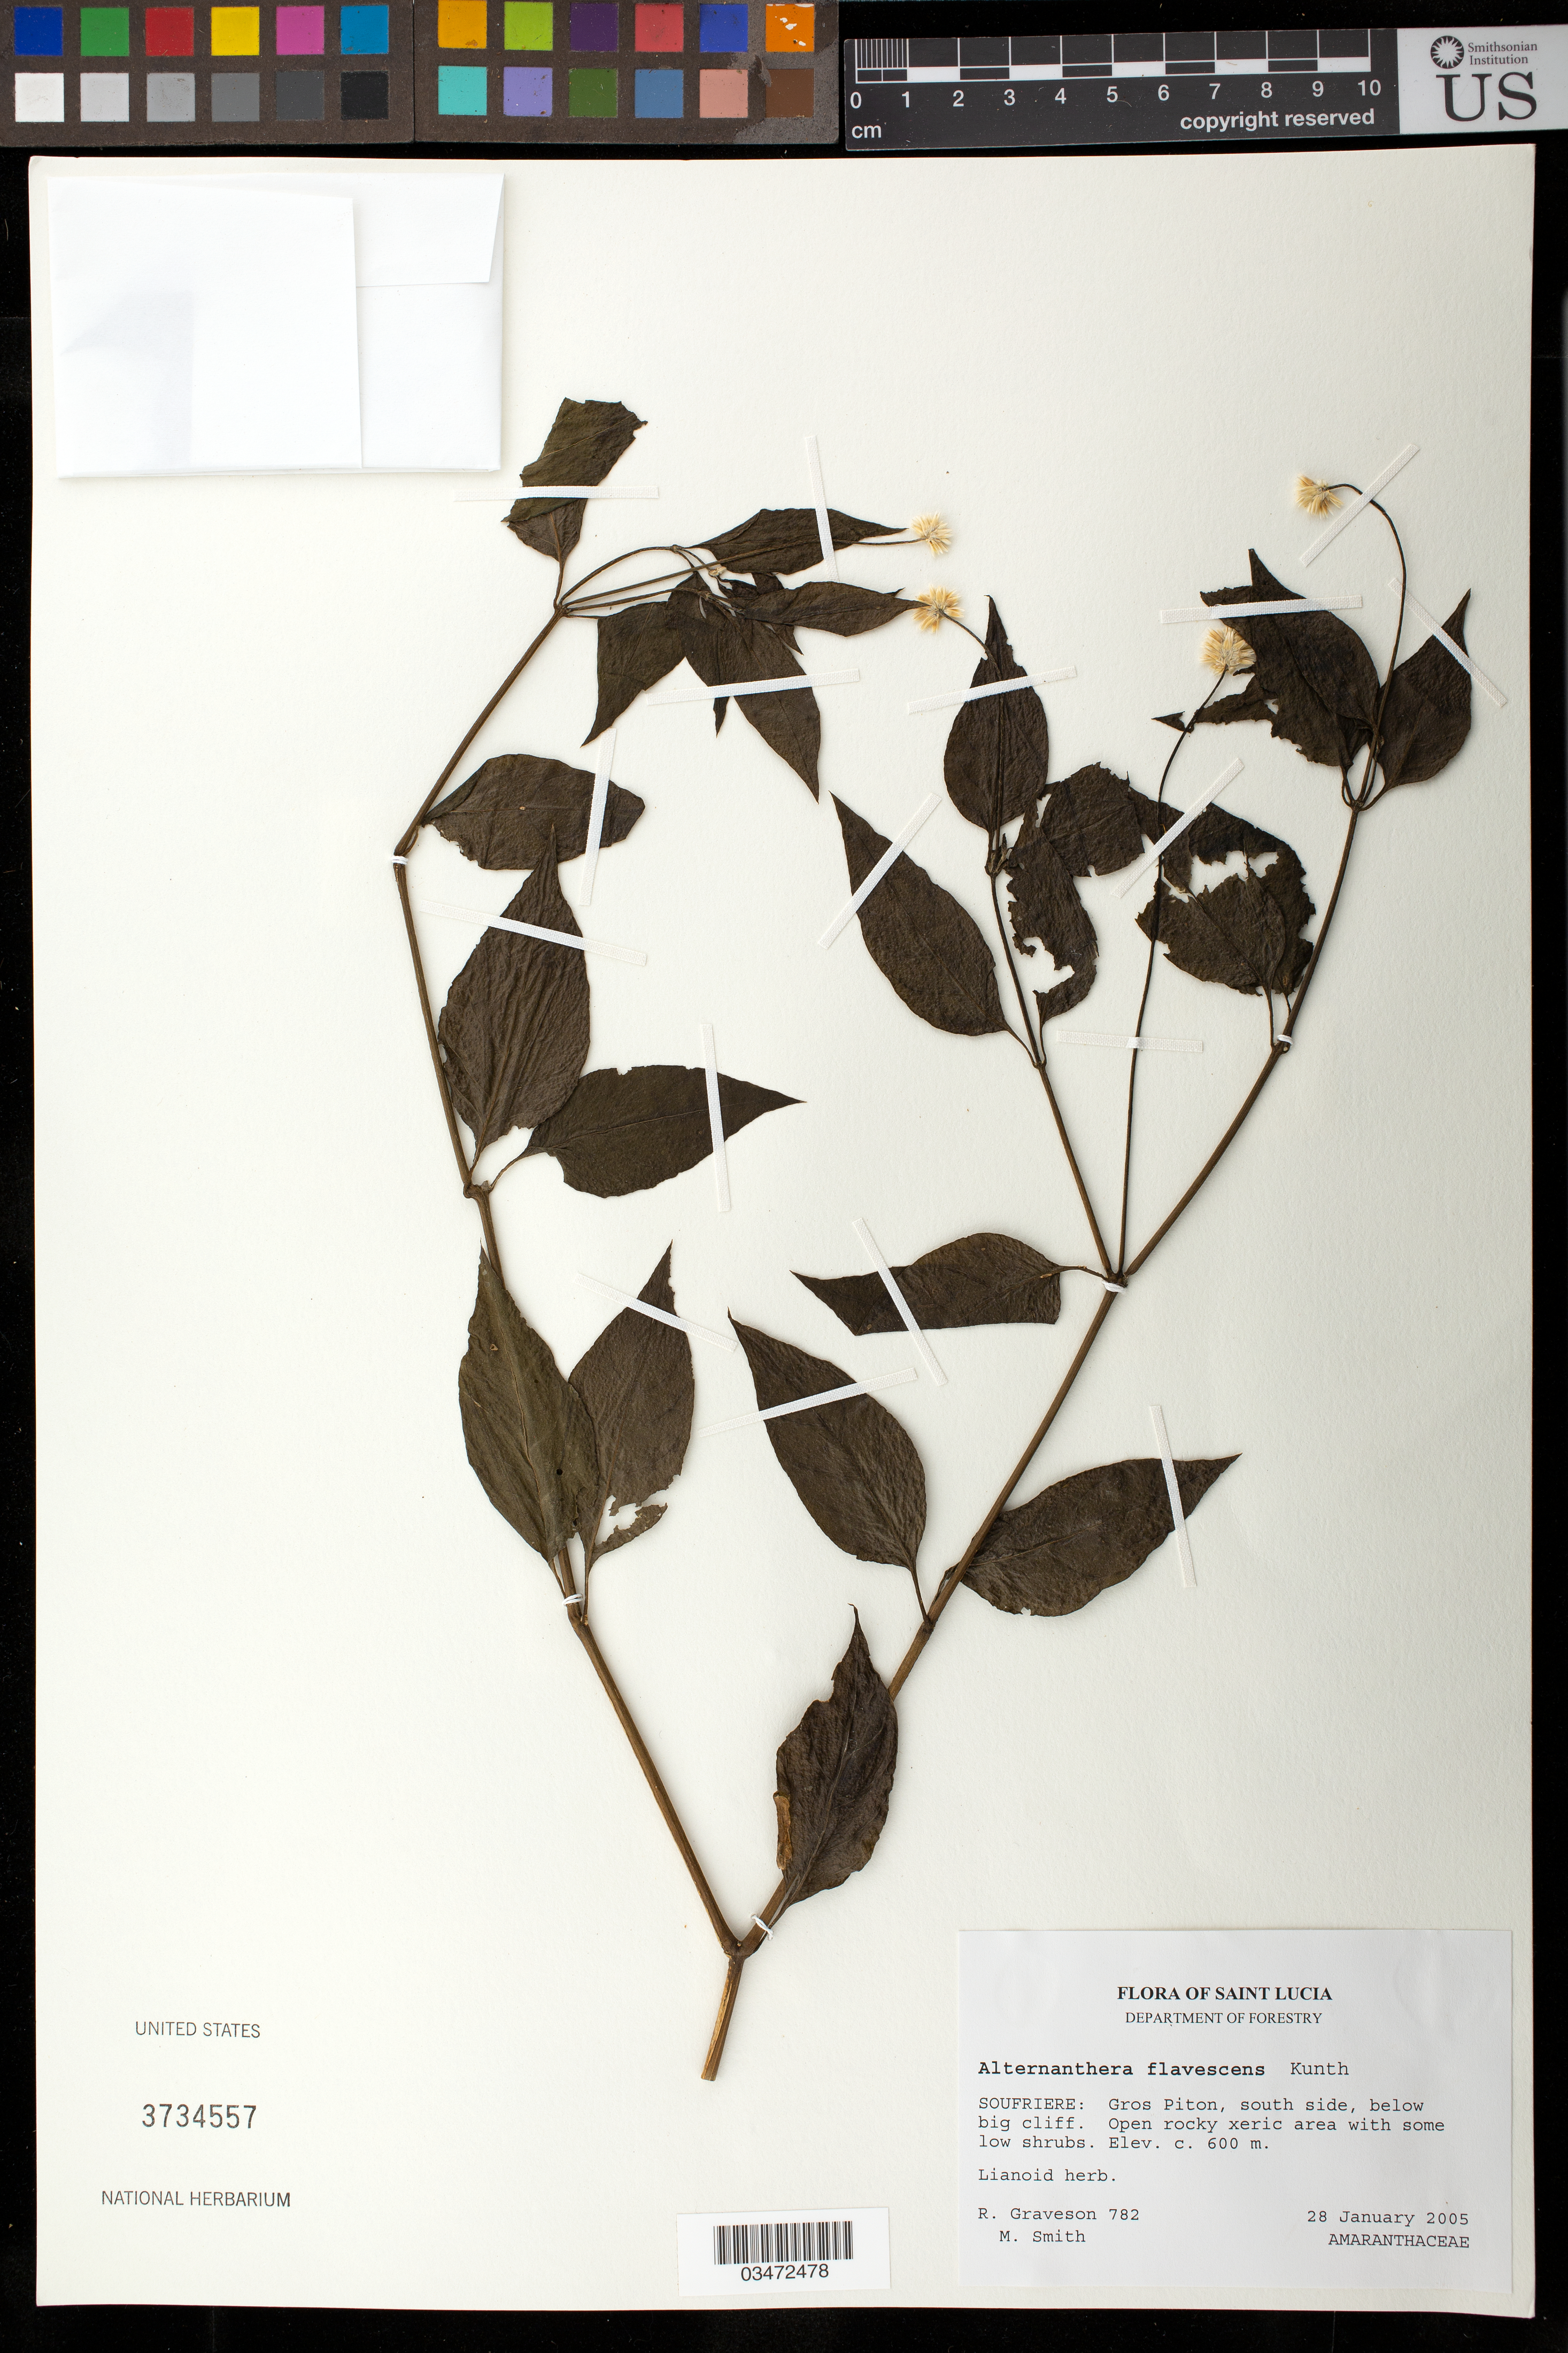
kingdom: Plantae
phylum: Tracheophyta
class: Magnoliopsida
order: Caryophyllales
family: Amaranthaceae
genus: Alternanthera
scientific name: Alternanthera flavescens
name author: Kunth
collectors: R. Graveson & M. Smith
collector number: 782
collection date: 2005-01-28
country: St. Lucia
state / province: Soufriere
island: St. Lucia I.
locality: Gros Piton, south side, below big cliff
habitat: Open rocky xeric area with some low shrubs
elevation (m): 600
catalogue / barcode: US 3734557